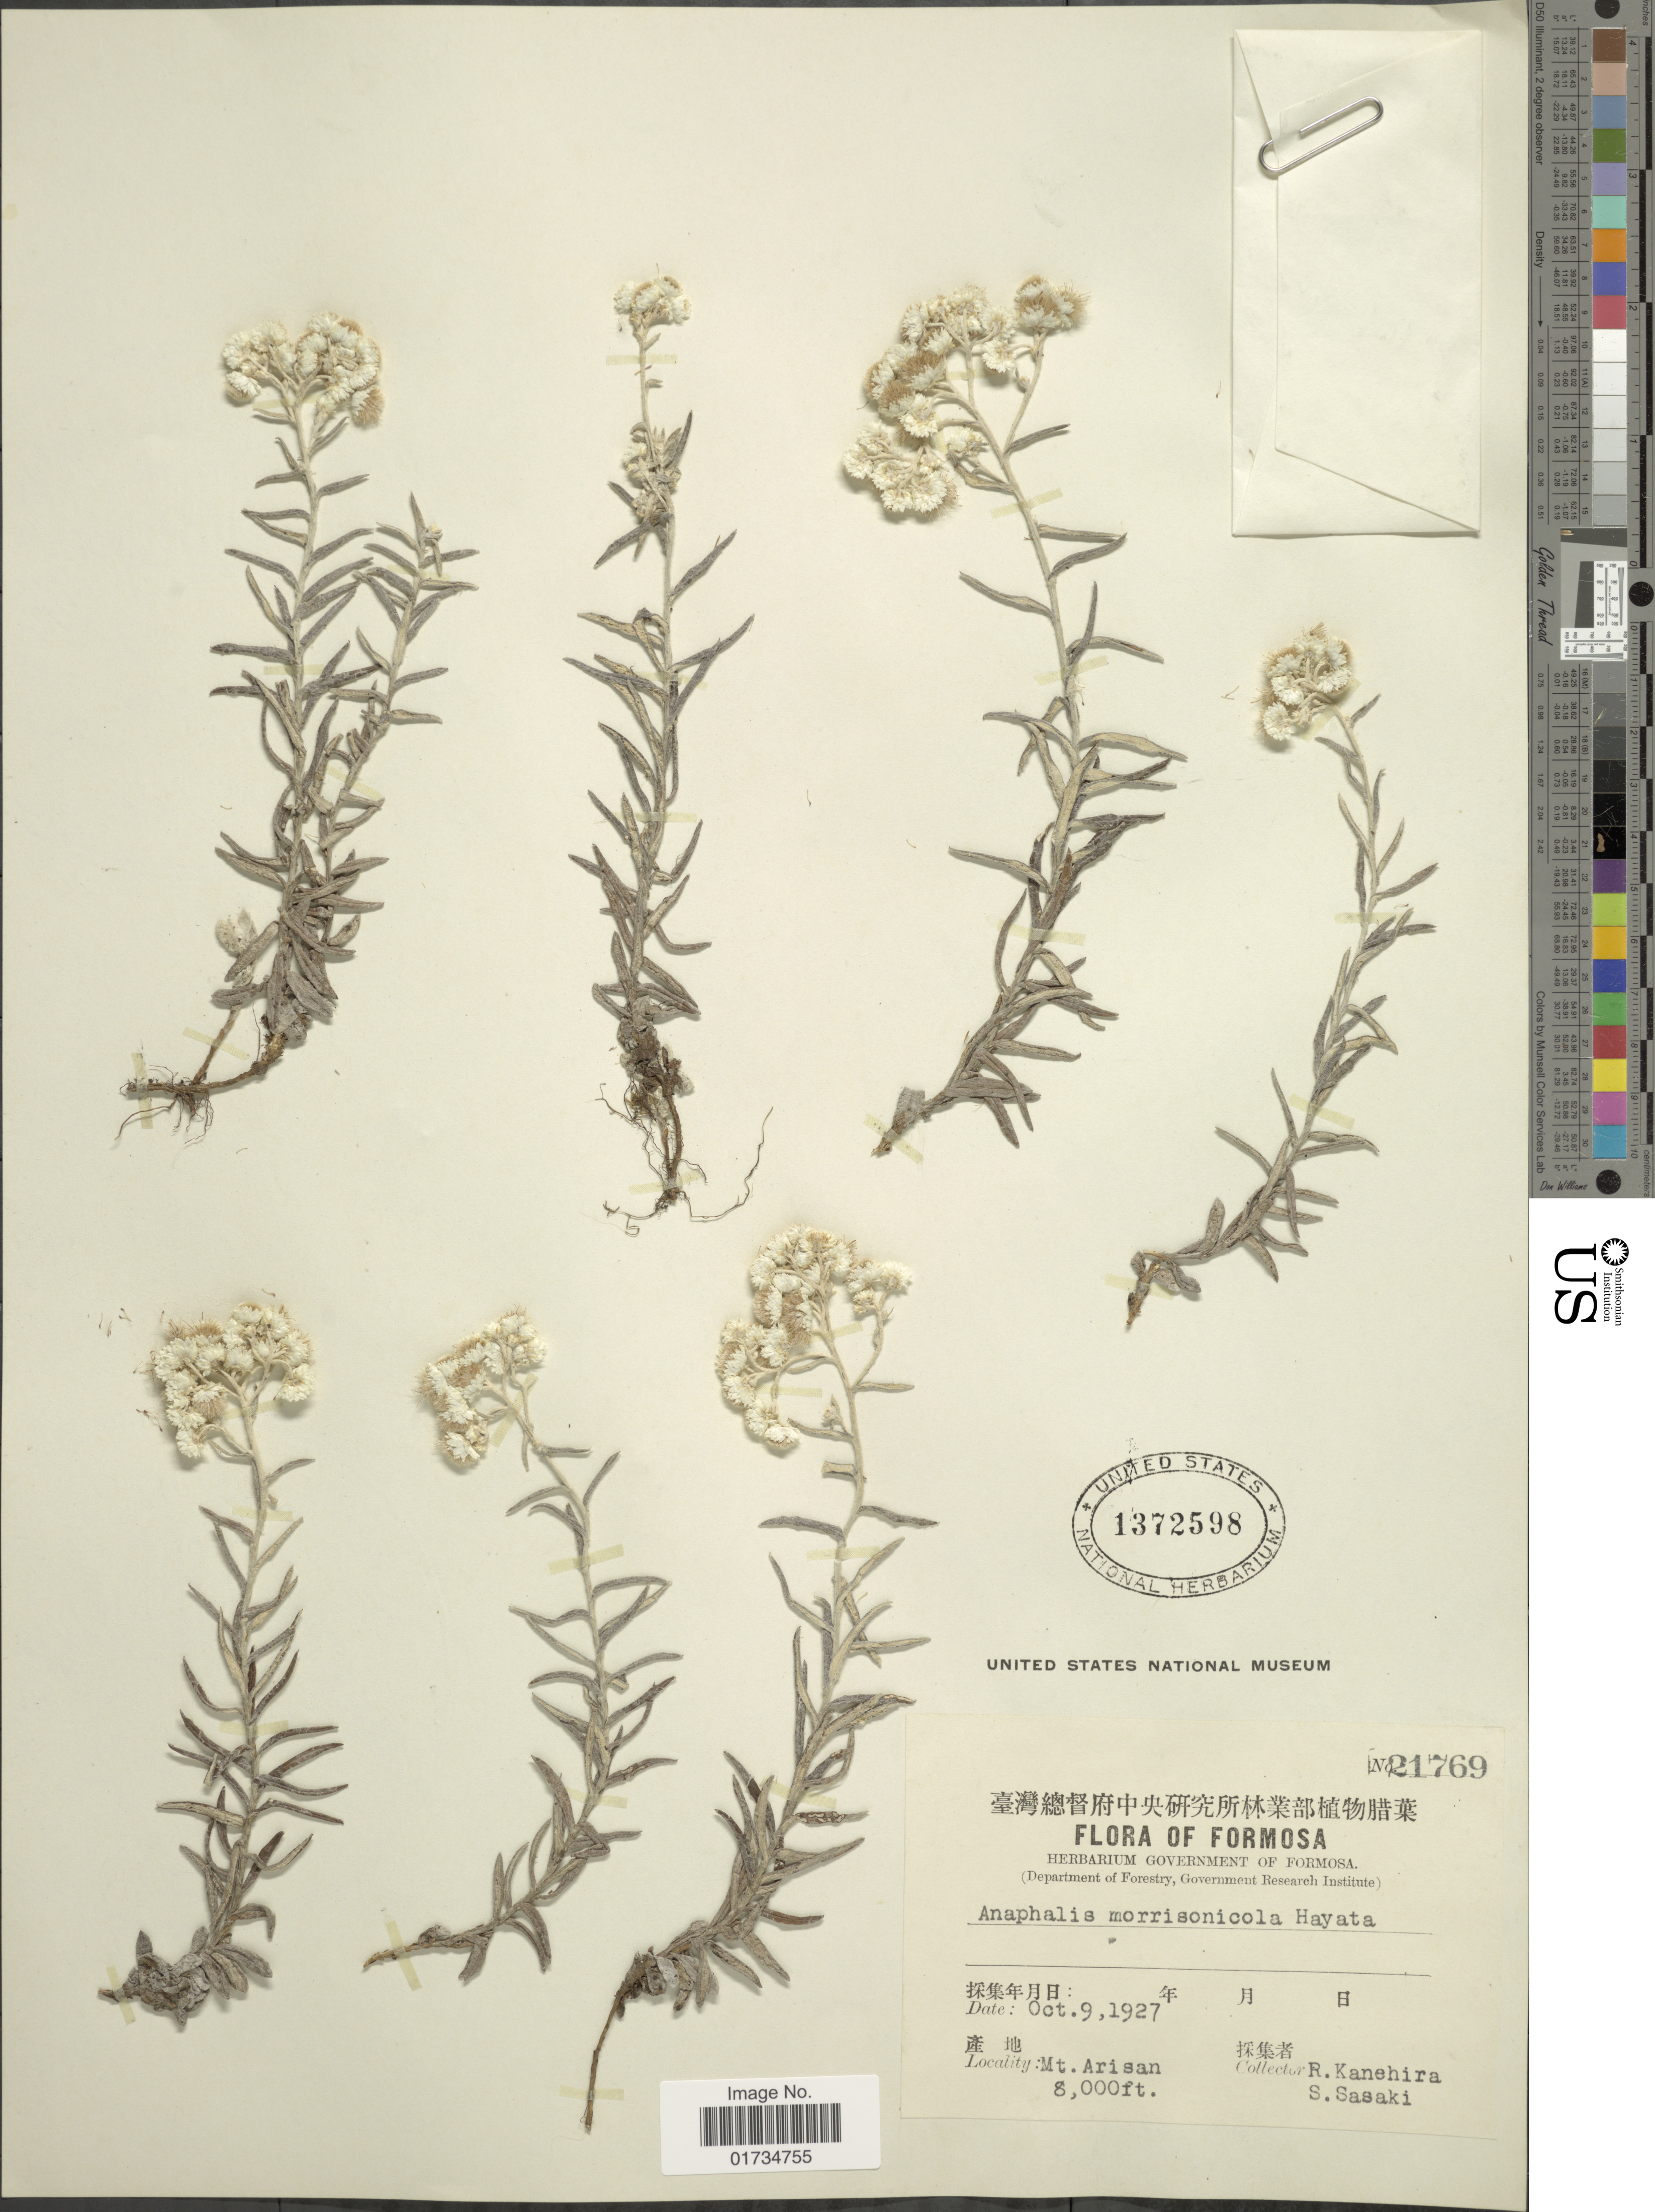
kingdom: Plantae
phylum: Tracheophyta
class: Magnoliopsida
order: Asterales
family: Asteraceae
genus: Anaphalis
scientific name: Anaphalis morrisonicola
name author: Hayata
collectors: R. Kanehira & S. Sasaki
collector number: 21769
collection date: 1927-10-09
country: Taiwan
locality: Formosa. Mt. Arisan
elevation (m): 2438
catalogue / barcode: US 1372598